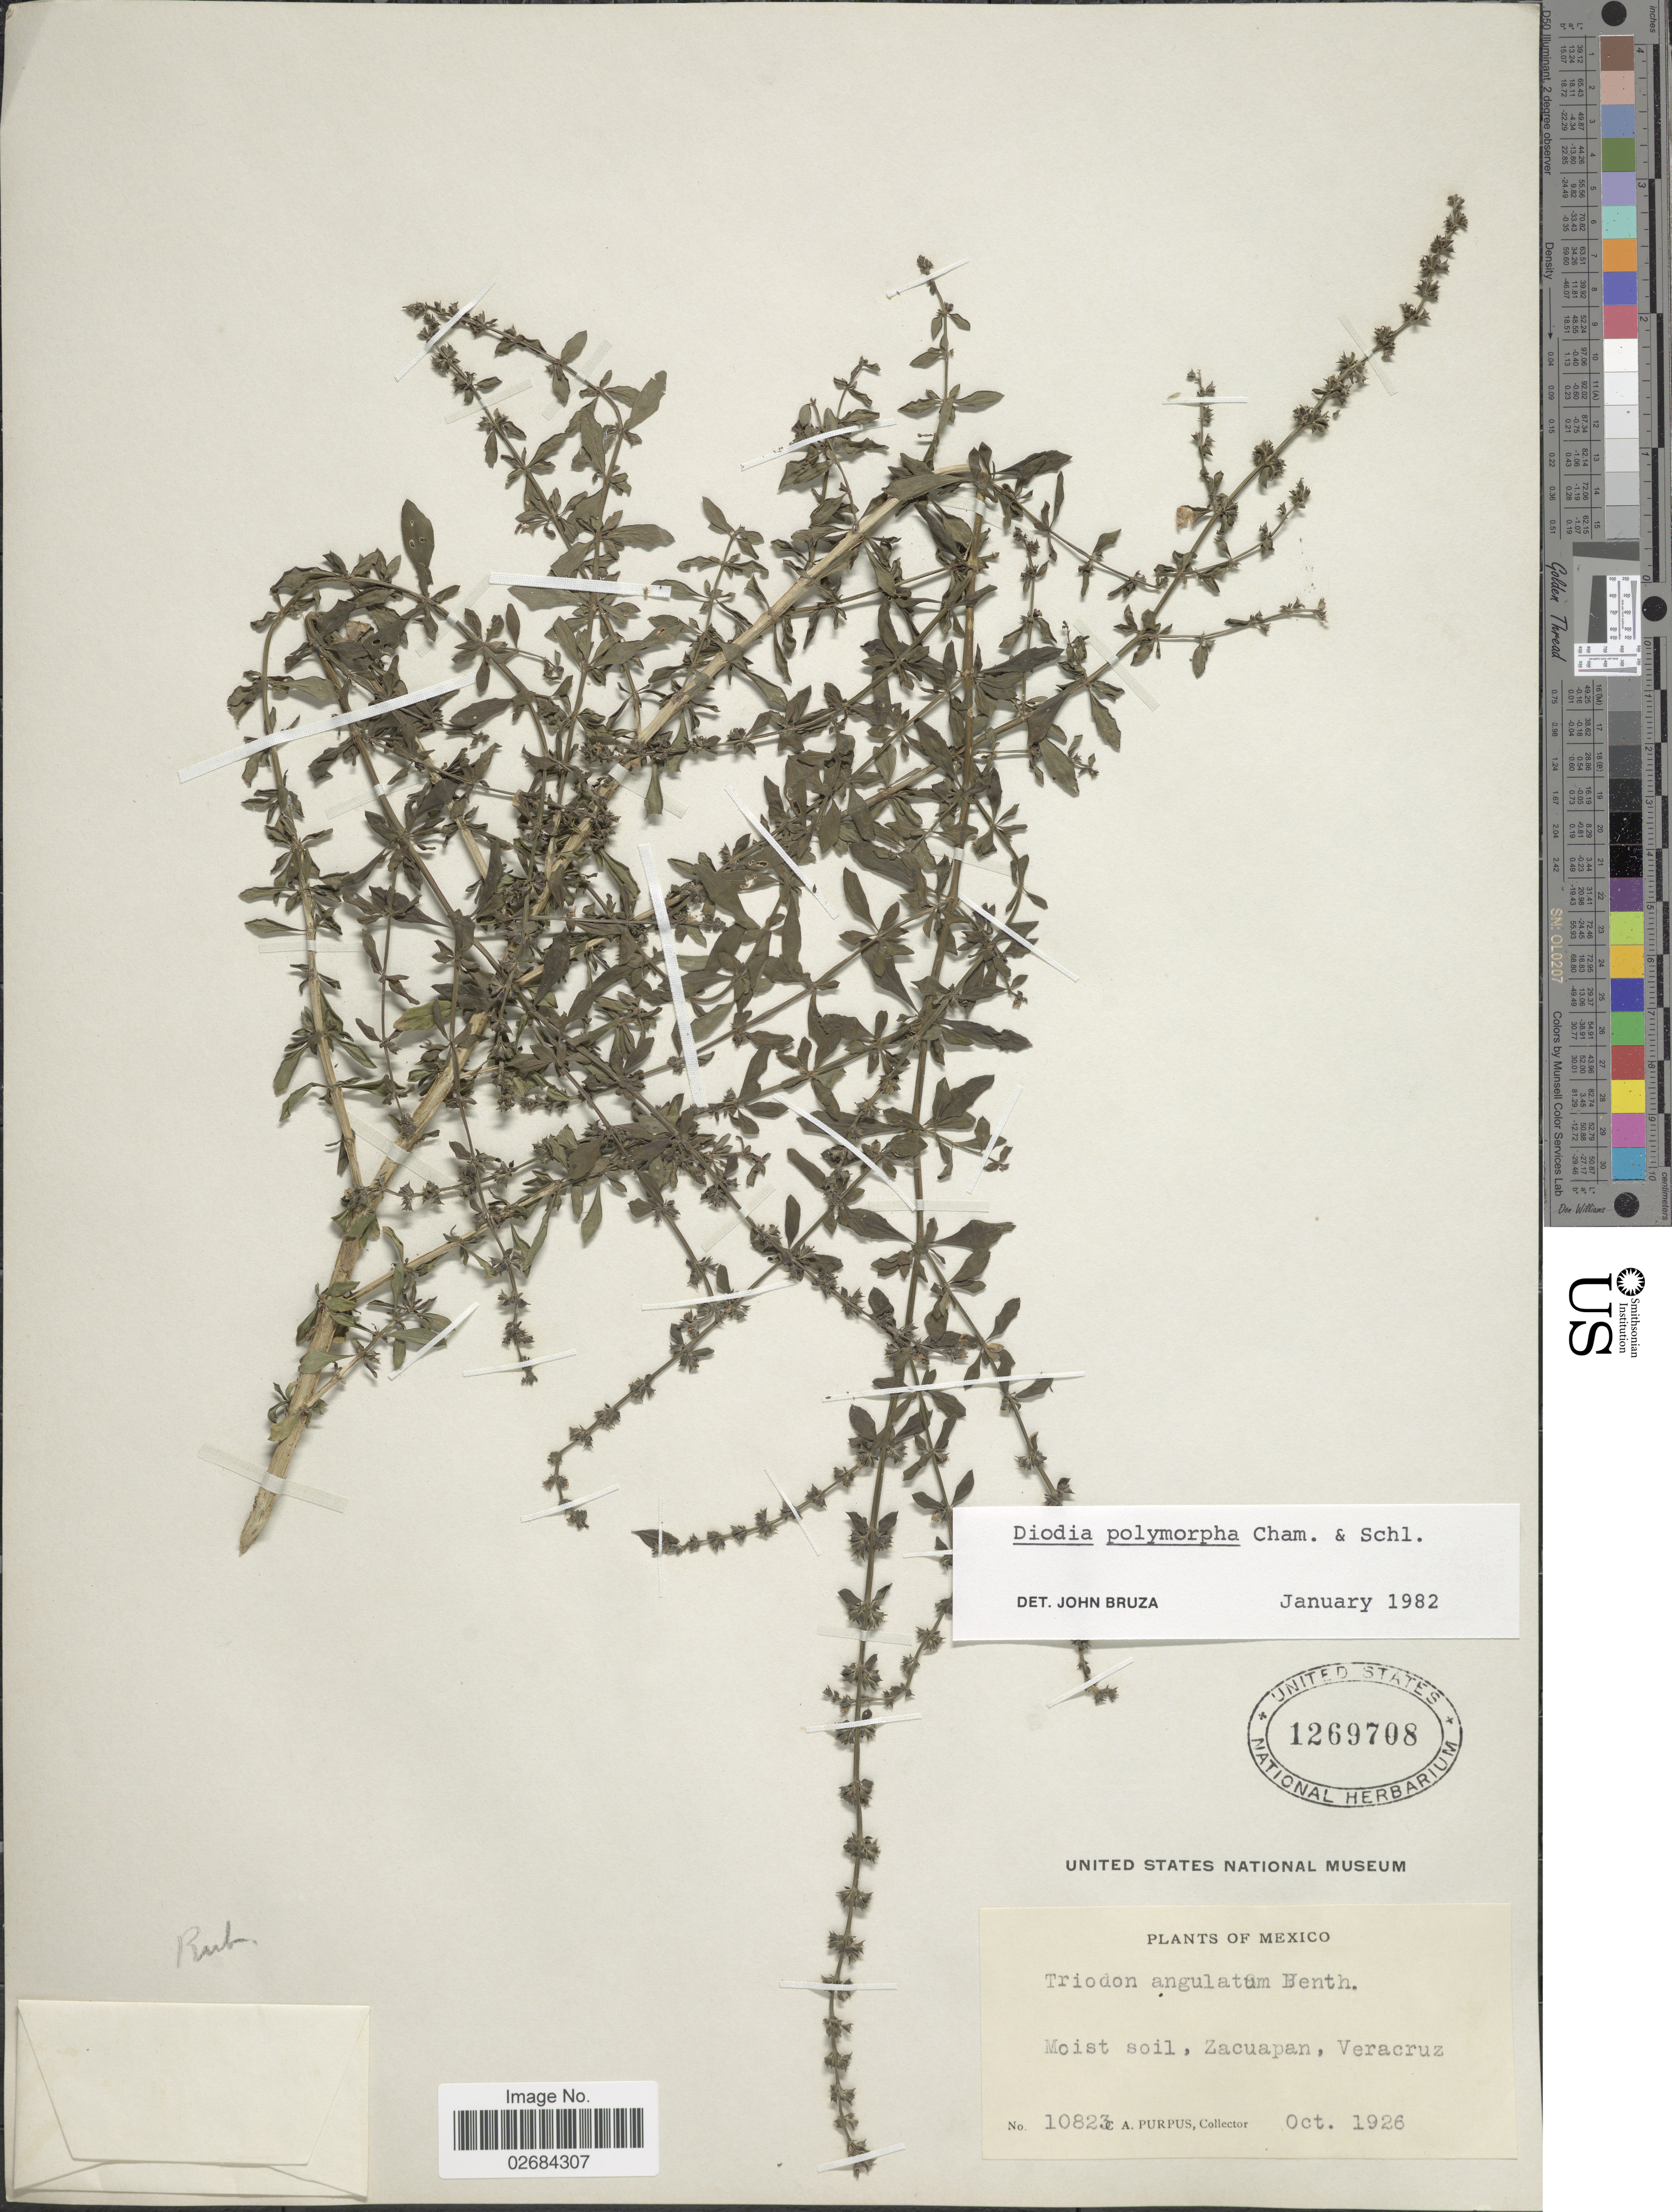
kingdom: Plantae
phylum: Tracheophyta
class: Magnoliopsida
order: Gentianales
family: Rubiaceae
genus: Diodia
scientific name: Diodia brasiliensis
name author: Spreng.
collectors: C. A. Purpus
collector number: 10823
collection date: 1926-10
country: Mexico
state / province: Veracruz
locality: Zacuapan, Veracruz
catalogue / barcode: US 1269708